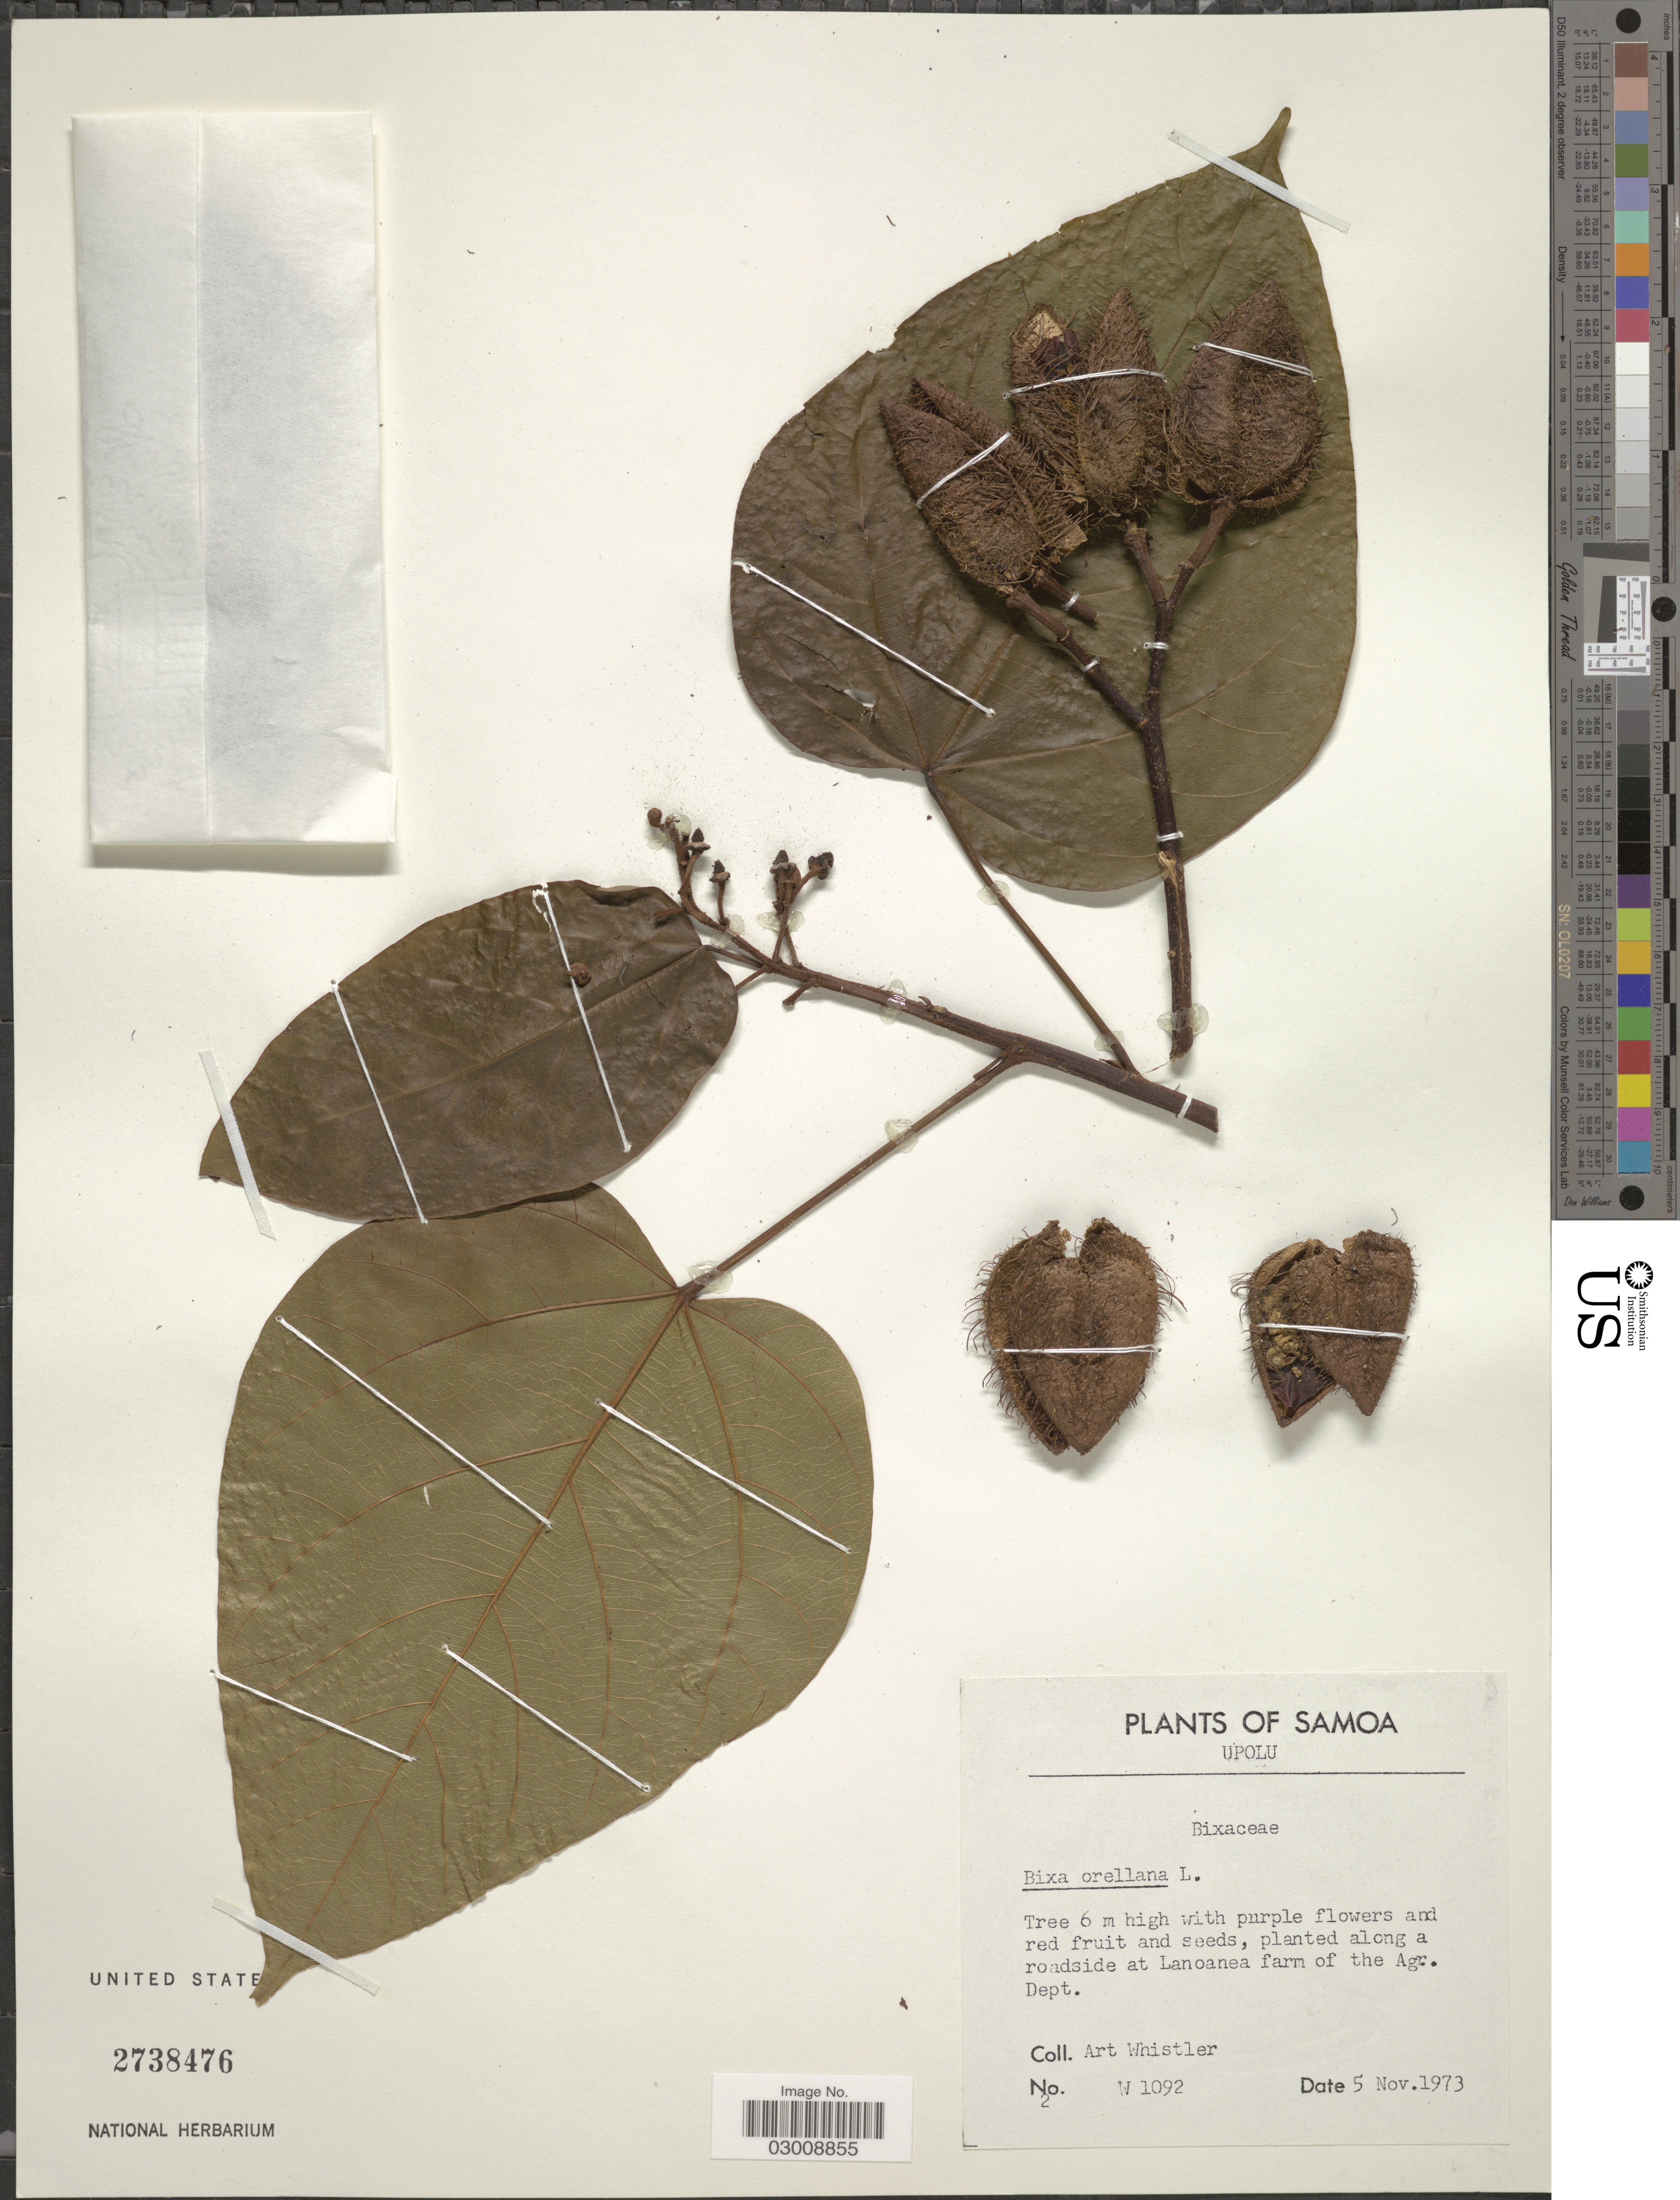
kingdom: Plantae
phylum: Tracheophyta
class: Magnoliopsida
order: Malvales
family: Bixaceae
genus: Bixa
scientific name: Bixa orellana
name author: L.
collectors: A. Whistler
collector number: W1092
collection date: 1973-11-05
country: Samoa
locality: Samoa. Upolu. Along roadside at Lanoanea farm of the Agr. Dept.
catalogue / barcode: US 2738476